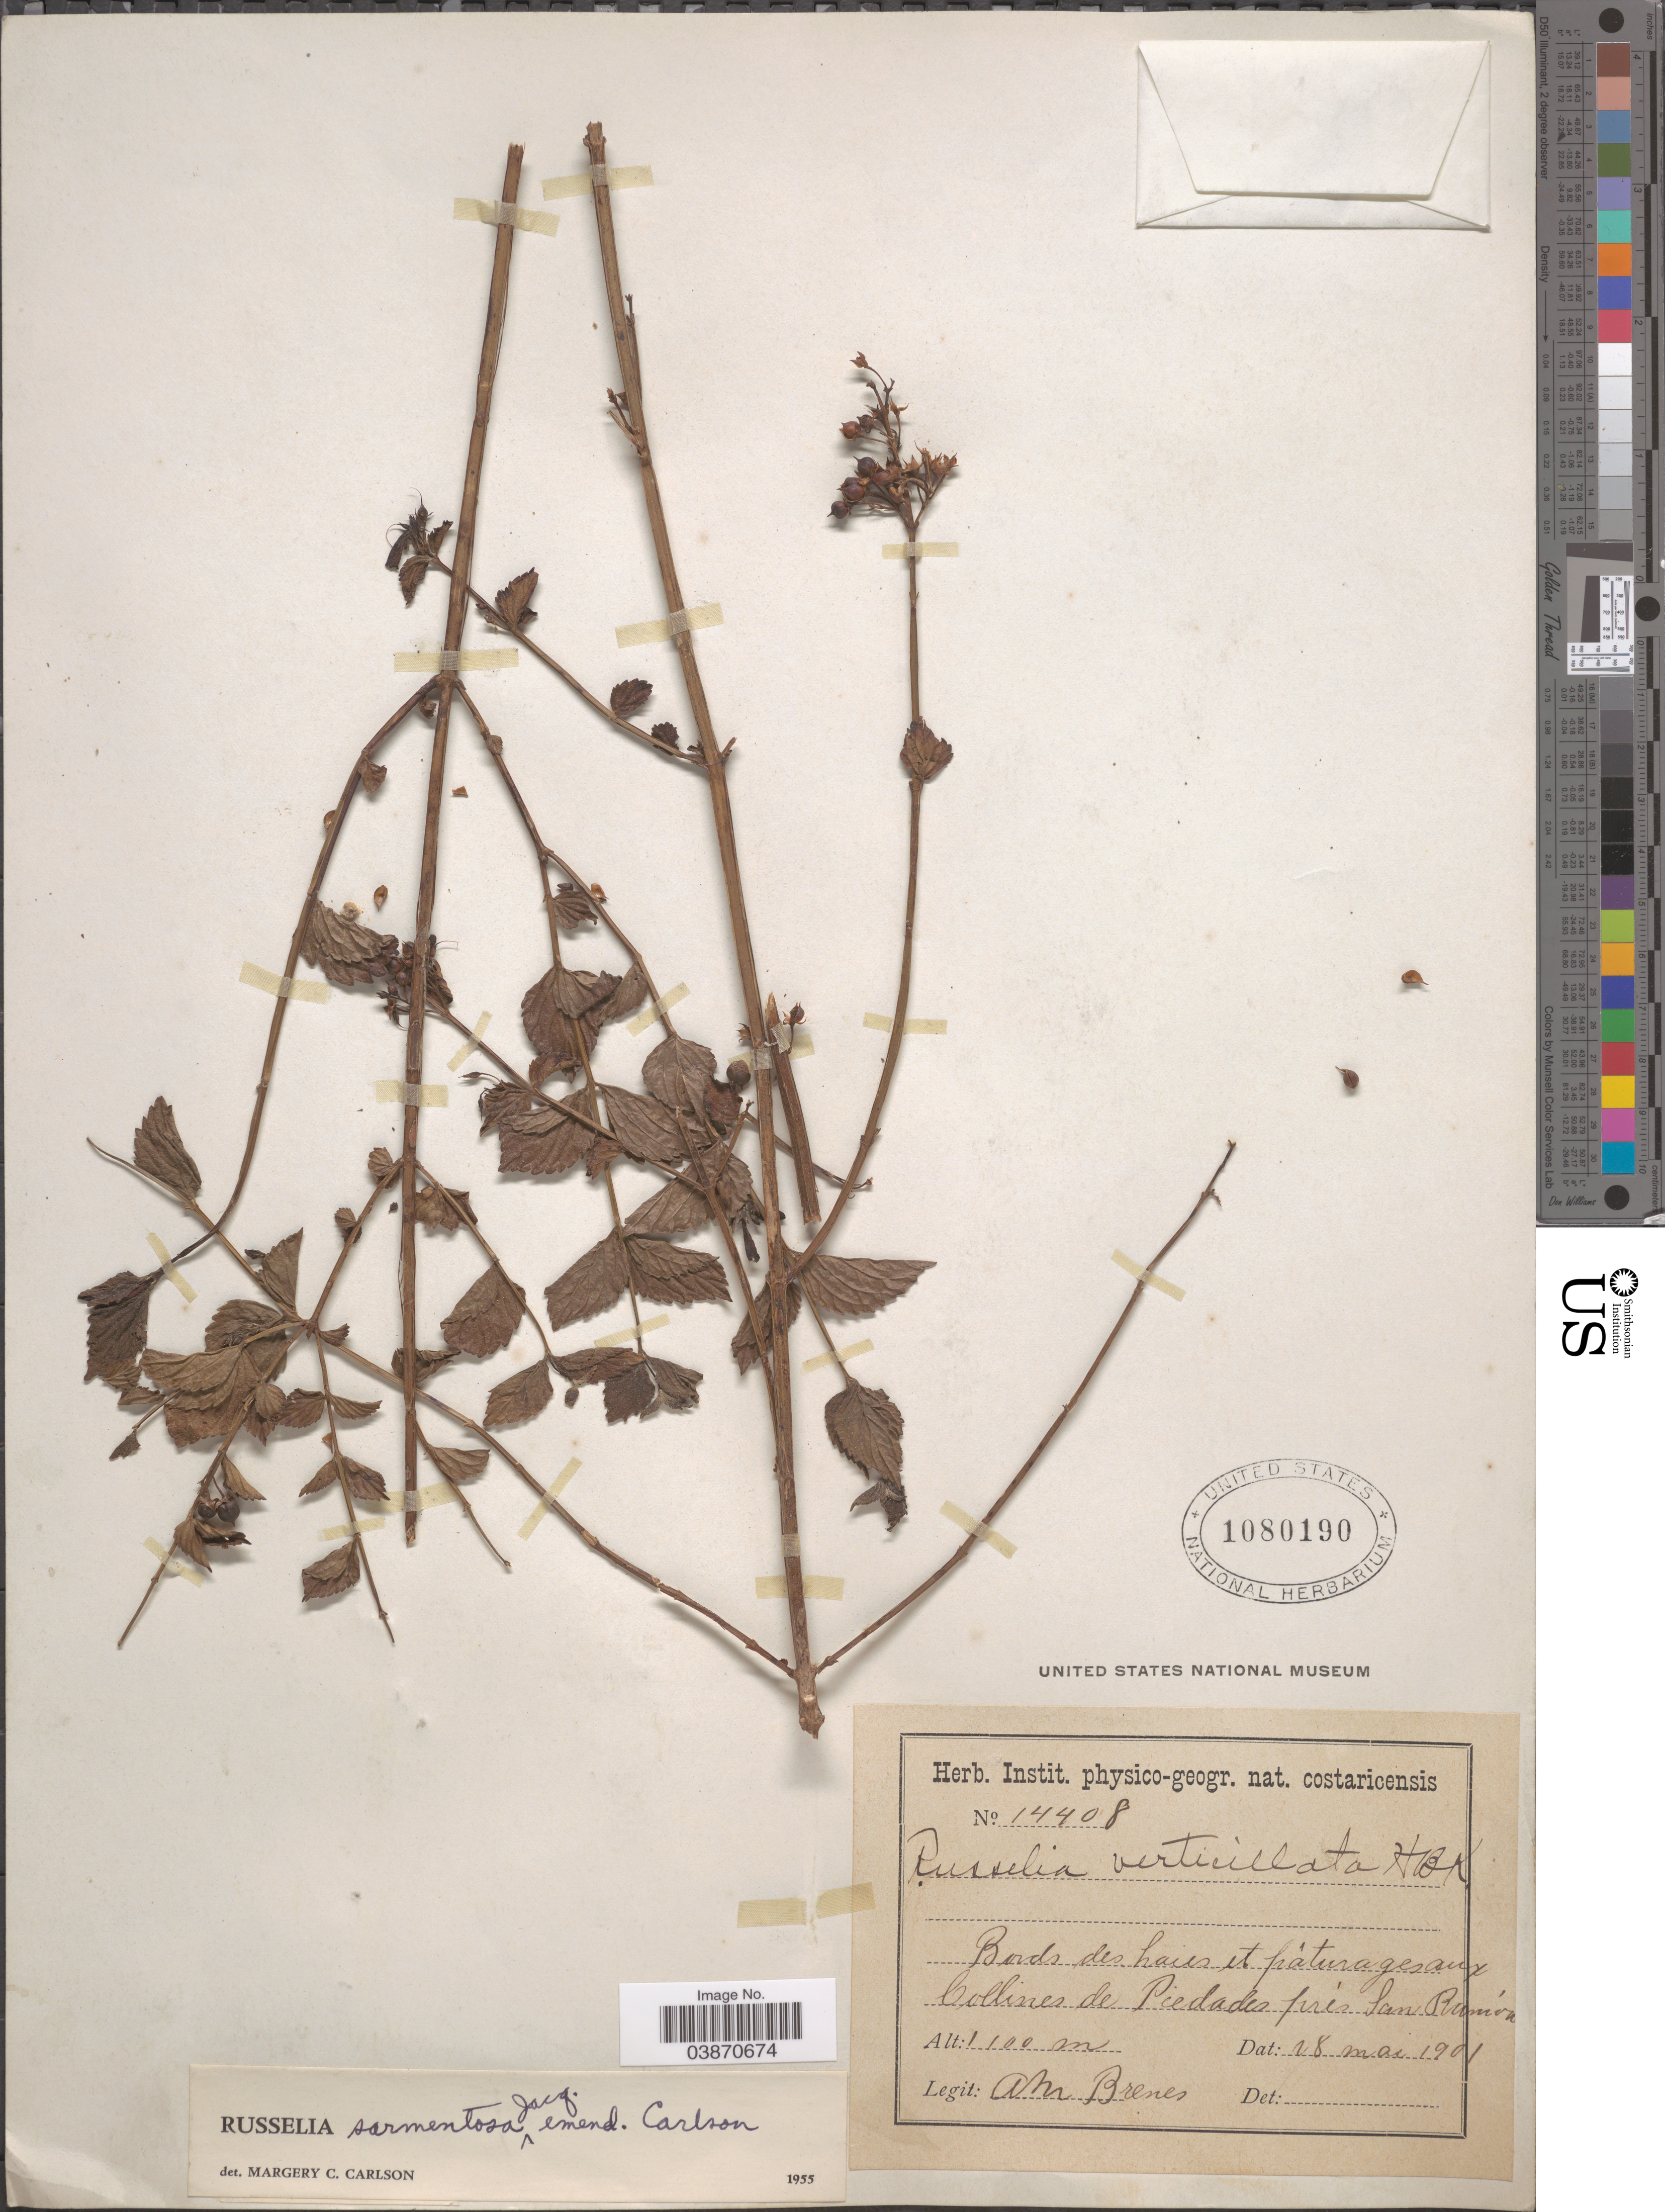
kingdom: Plantae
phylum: Tracheophyta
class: Magnoliopsida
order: Lamiales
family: Plantaginaceae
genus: Russelia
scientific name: Russelia sarmentosa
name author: Jacq.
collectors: A. Brenes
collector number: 14408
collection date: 1901-05-18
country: Costa Rica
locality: Bords des haies et pâturages aux Collines de Piedades prés San Ramon.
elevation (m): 1100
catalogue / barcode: US 1080190